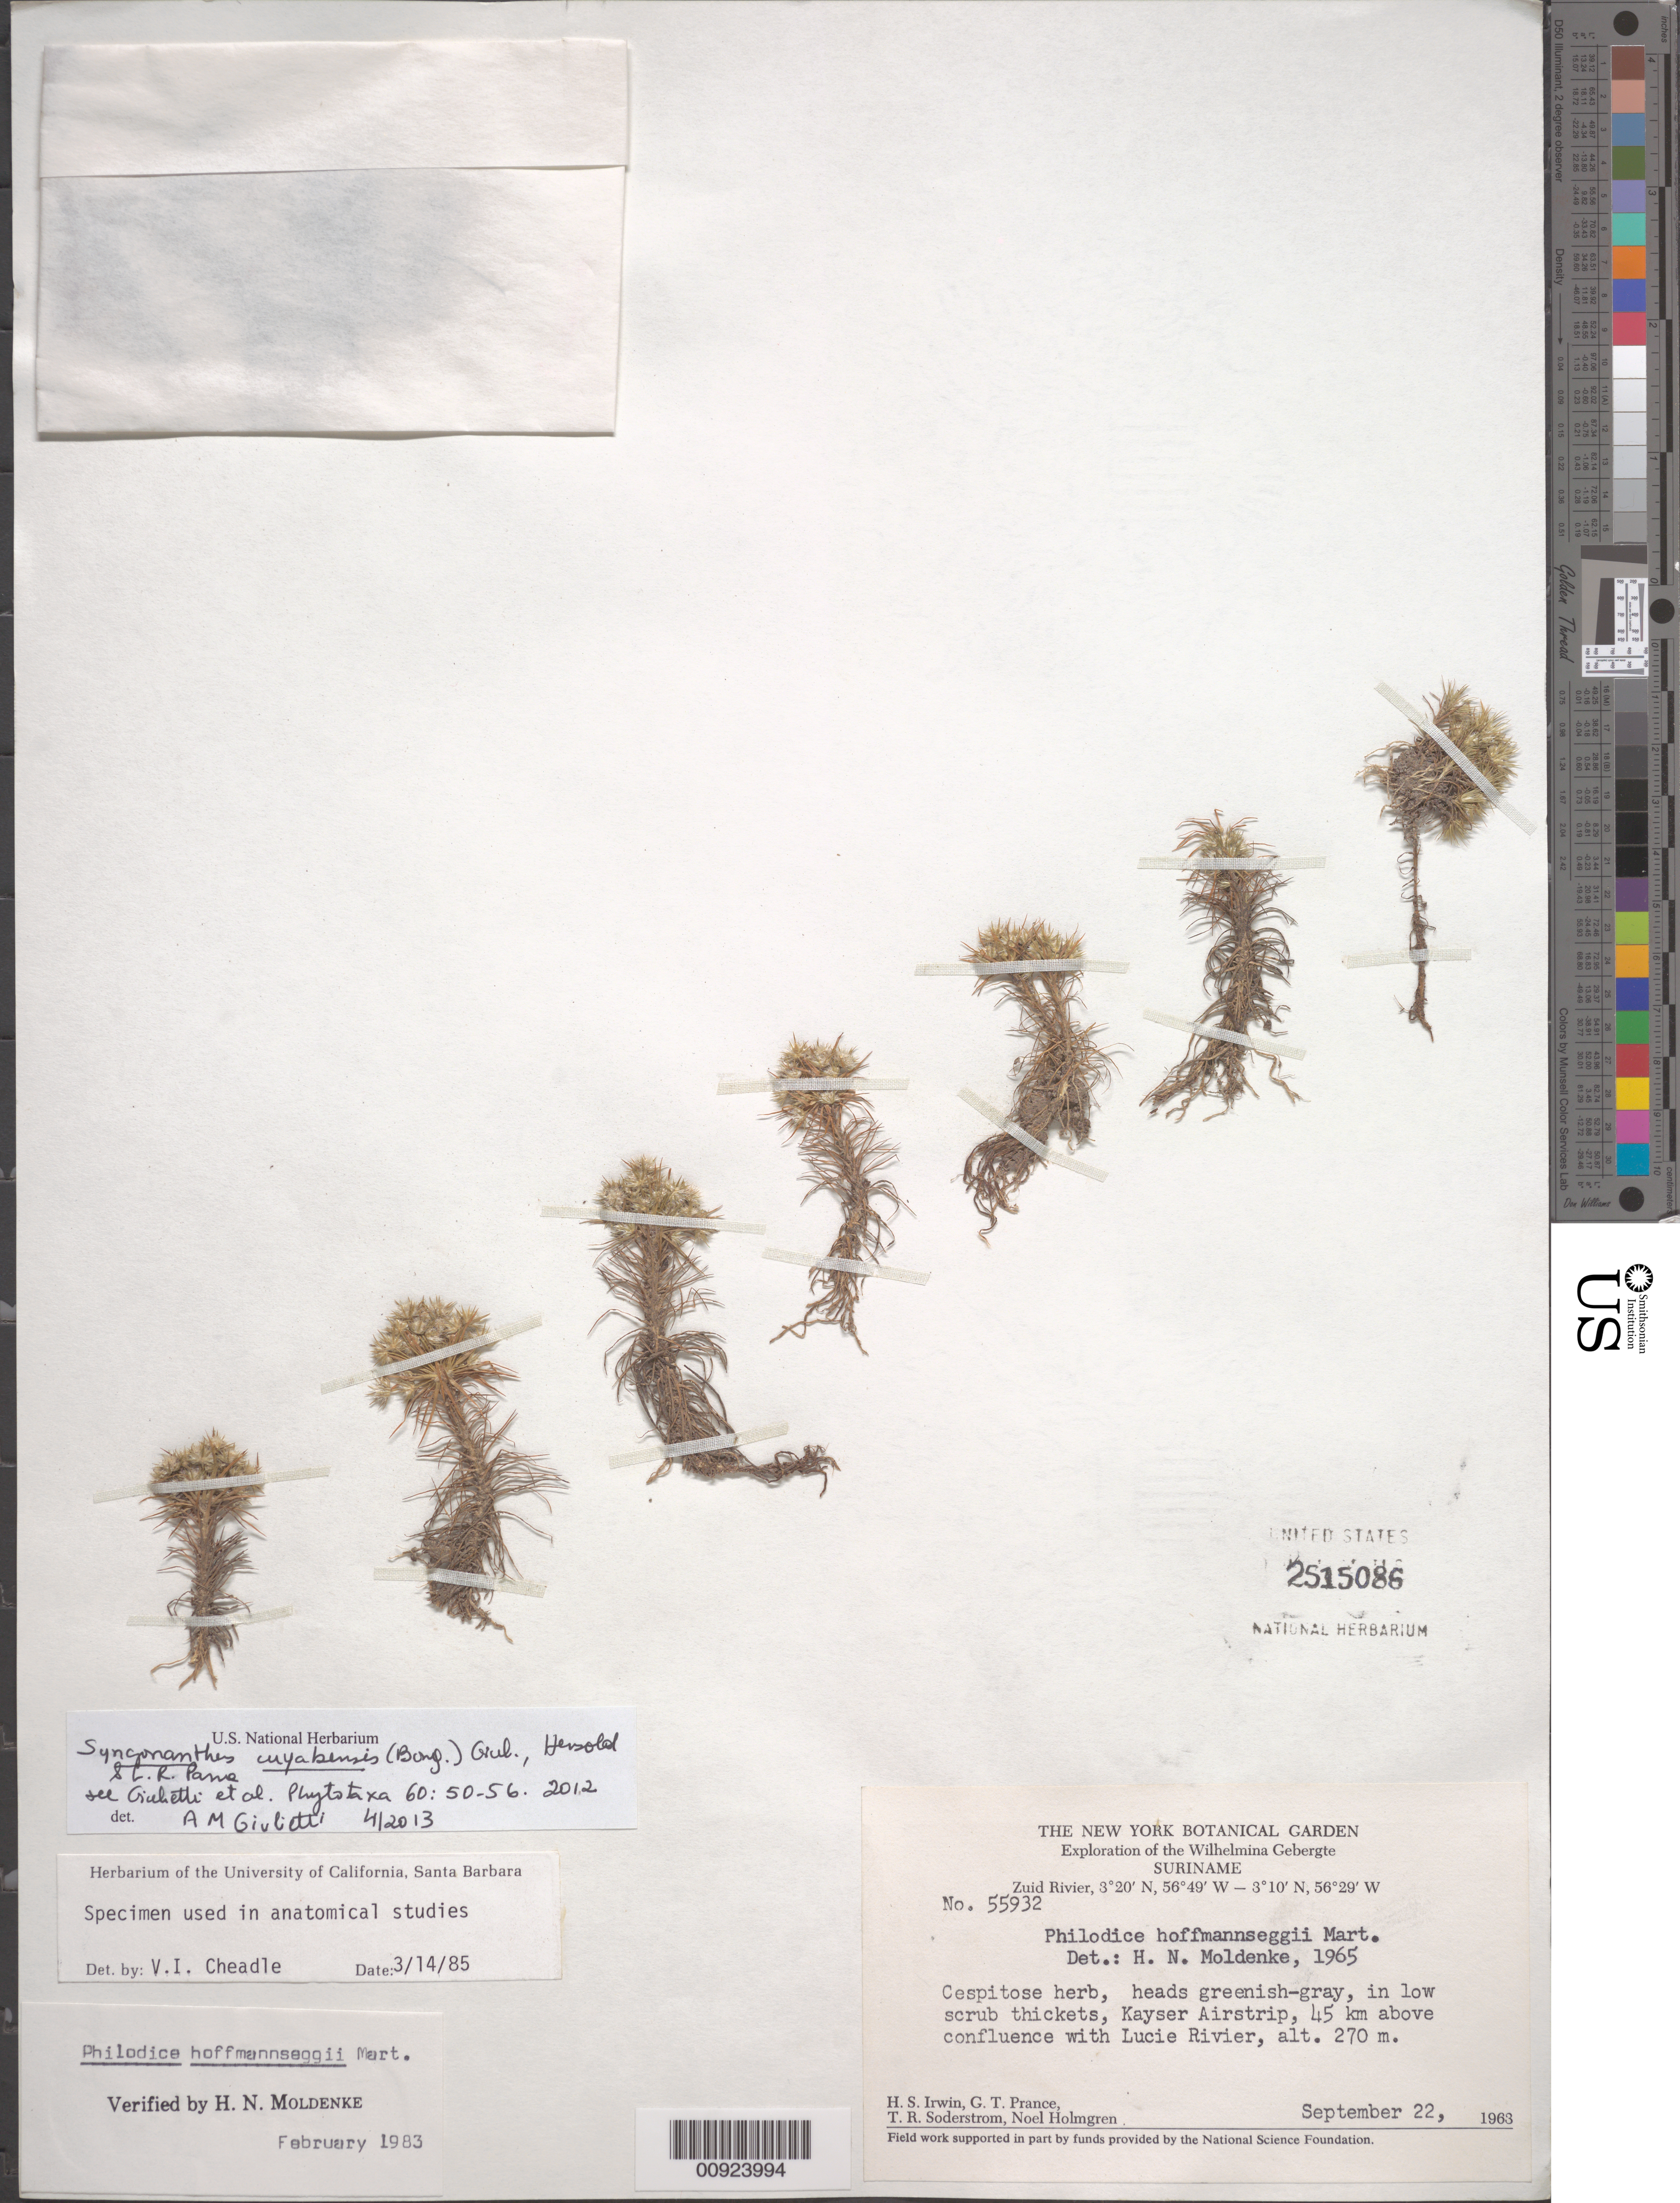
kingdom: Plantae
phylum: Tracheophyta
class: Liliopsida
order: Poales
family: Eriocaulaceae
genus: Syngonanthus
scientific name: Syngonanthus cuyabensis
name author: (Bong.) Giul. et al.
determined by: Giulietti, Ana M.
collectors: H. Irwin, G. T. Prance, T. R. Soderstrom & N. H. Holmgren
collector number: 55932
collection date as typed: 22-Sep-63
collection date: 1963-09-22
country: Suriname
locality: Kayser Airstrip, Zuid R., 45 km above confl. with Lucie R., Wilhelmina Gebergte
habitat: Low scrub thickets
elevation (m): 270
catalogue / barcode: US 2515086